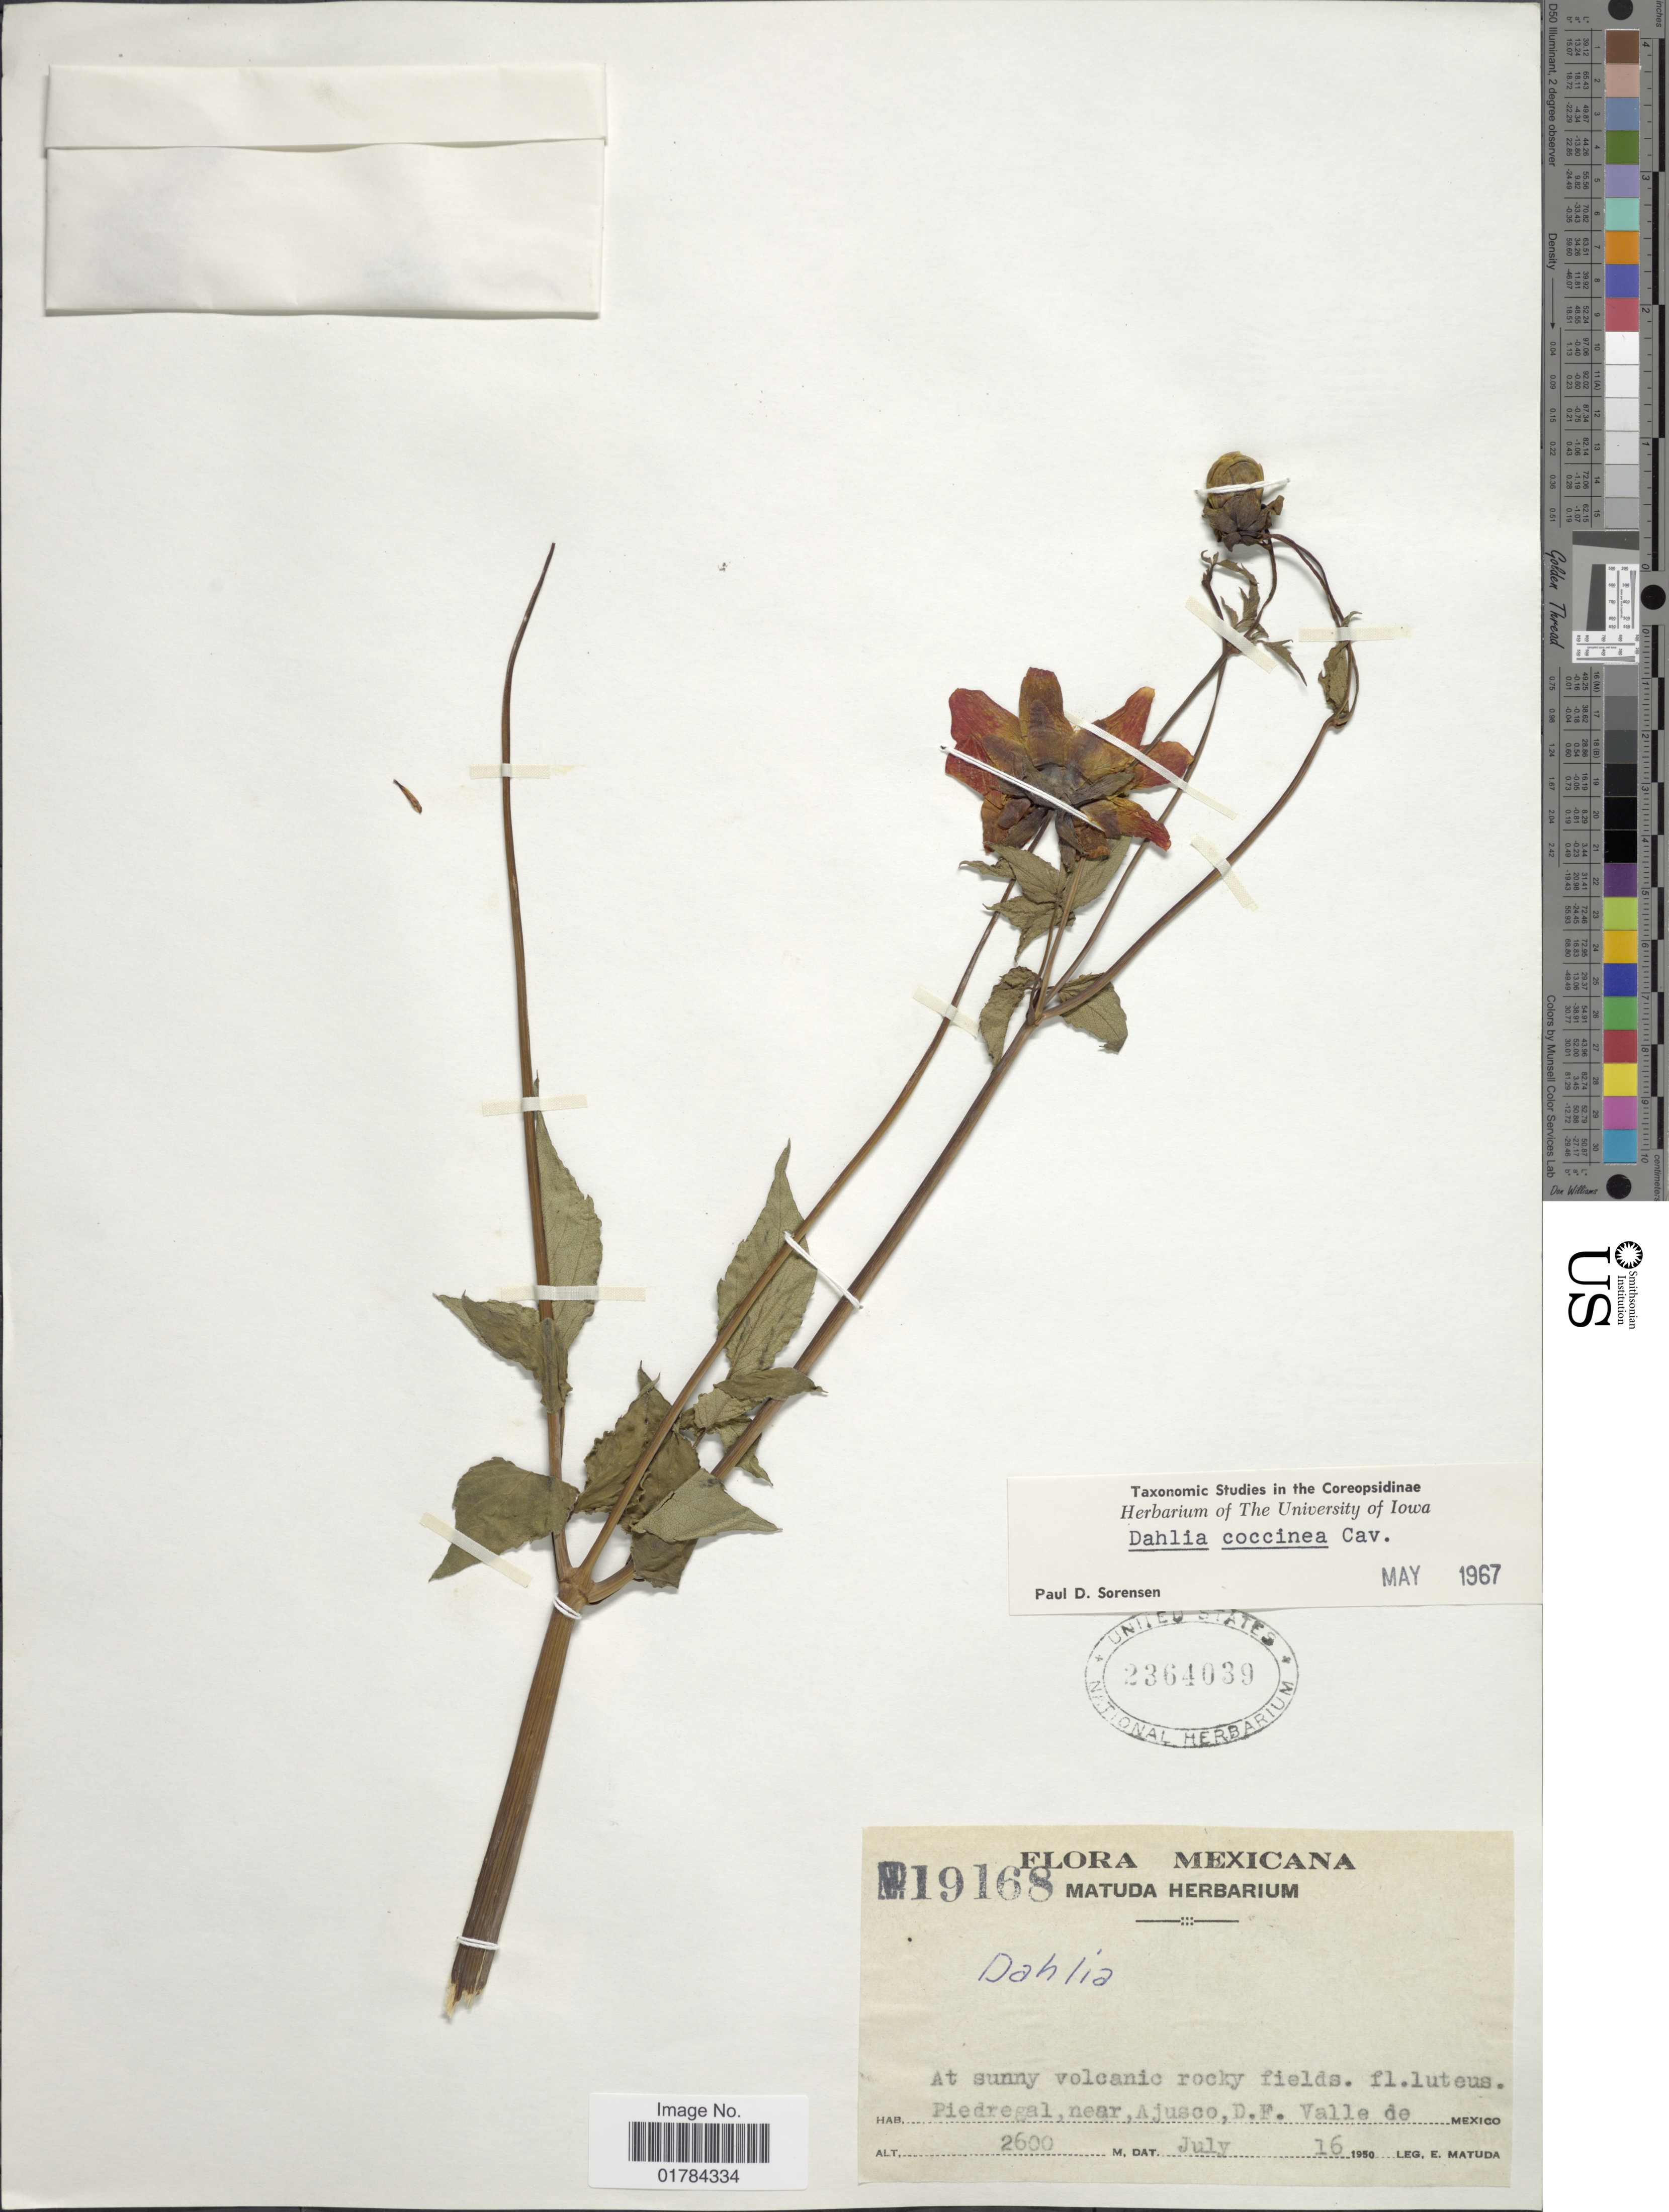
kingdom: Plantae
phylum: Tracheophyta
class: Magnoliopsida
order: Asterales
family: Asteraceae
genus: Dahlia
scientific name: Dahlia coccinea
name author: Cav.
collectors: E. Matuda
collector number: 19168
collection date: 1950-07-16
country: Mexico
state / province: Distrito Federal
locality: Piedregal, near Ajusco, D. F. Valle de Mexico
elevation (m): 2600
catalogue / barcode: US 2364039